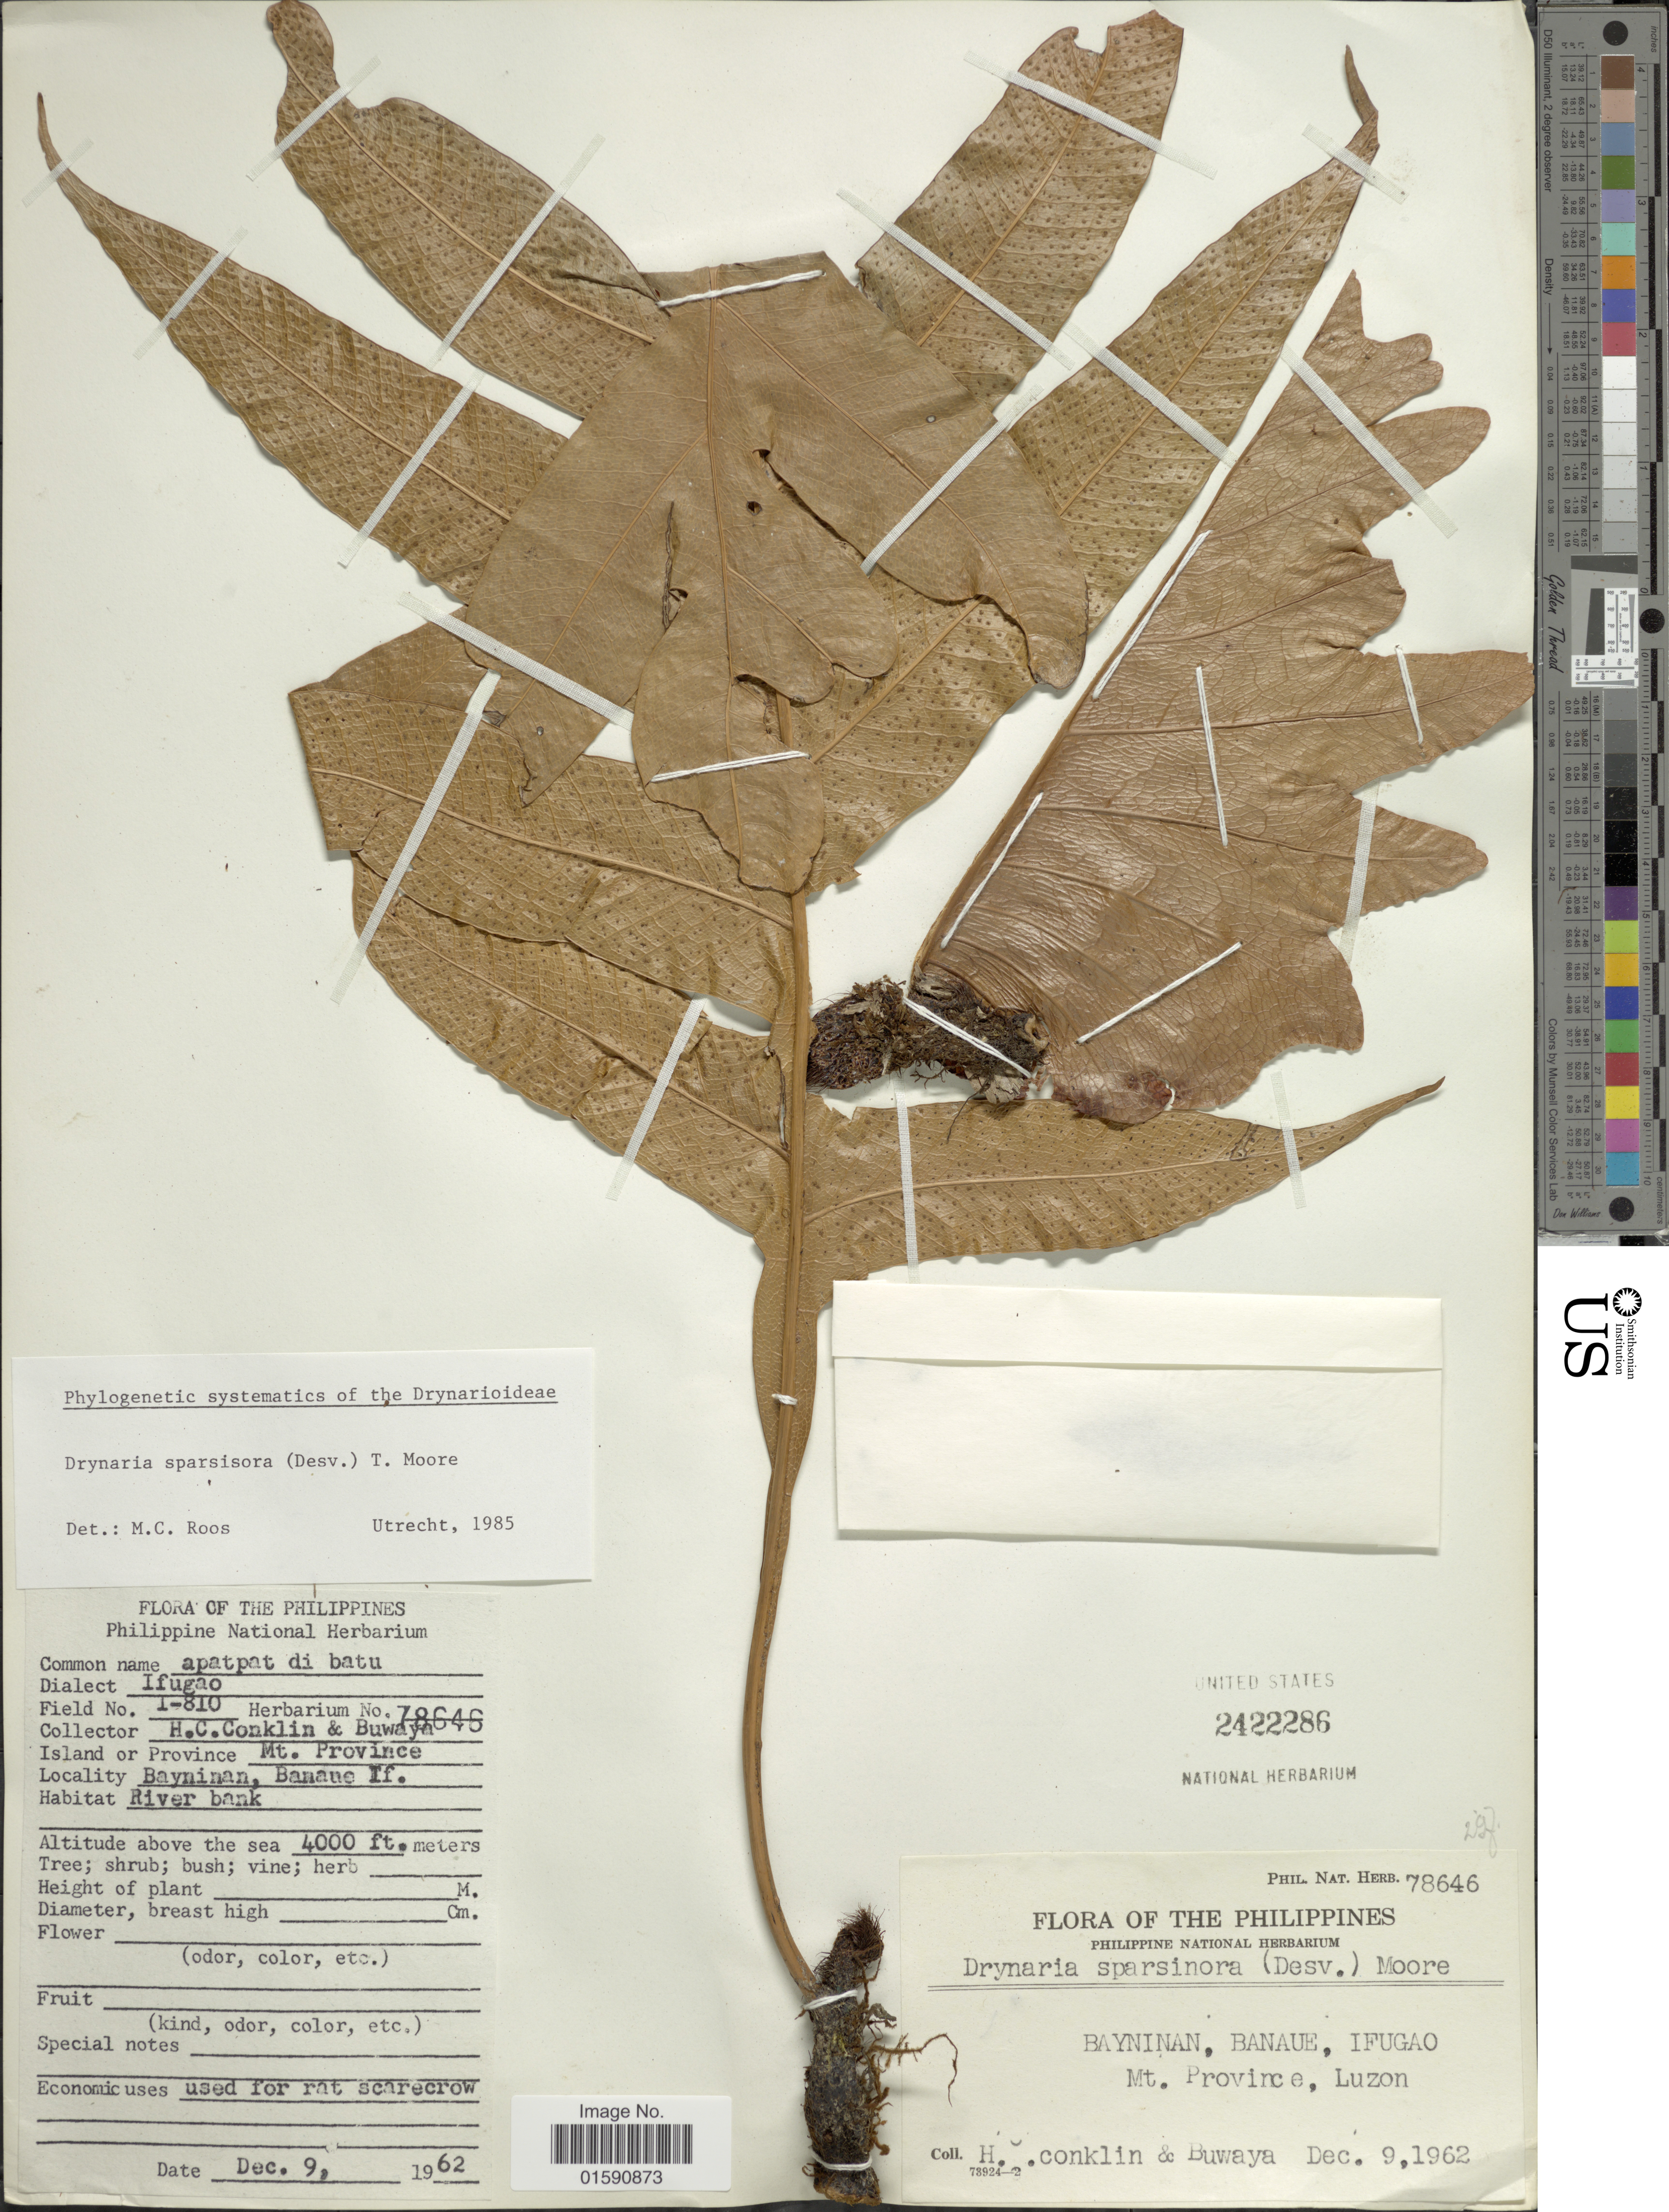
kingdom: Plantae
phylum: Tracheophyta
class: Polypodiopsida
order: Polypodiales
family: Polypodiaceae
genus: Drynaria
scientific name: Drynaria sparsisora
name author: (Desu.) T. Moore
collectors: H. Conklin & -. Buwaya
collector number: Phil. Nat. Herb. 78646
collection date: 1962-12-09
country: Philippines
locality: Bayninan, Banaue, Ifugao. Mt. Province, Luzon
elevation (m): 1219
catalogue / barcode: US 2422286